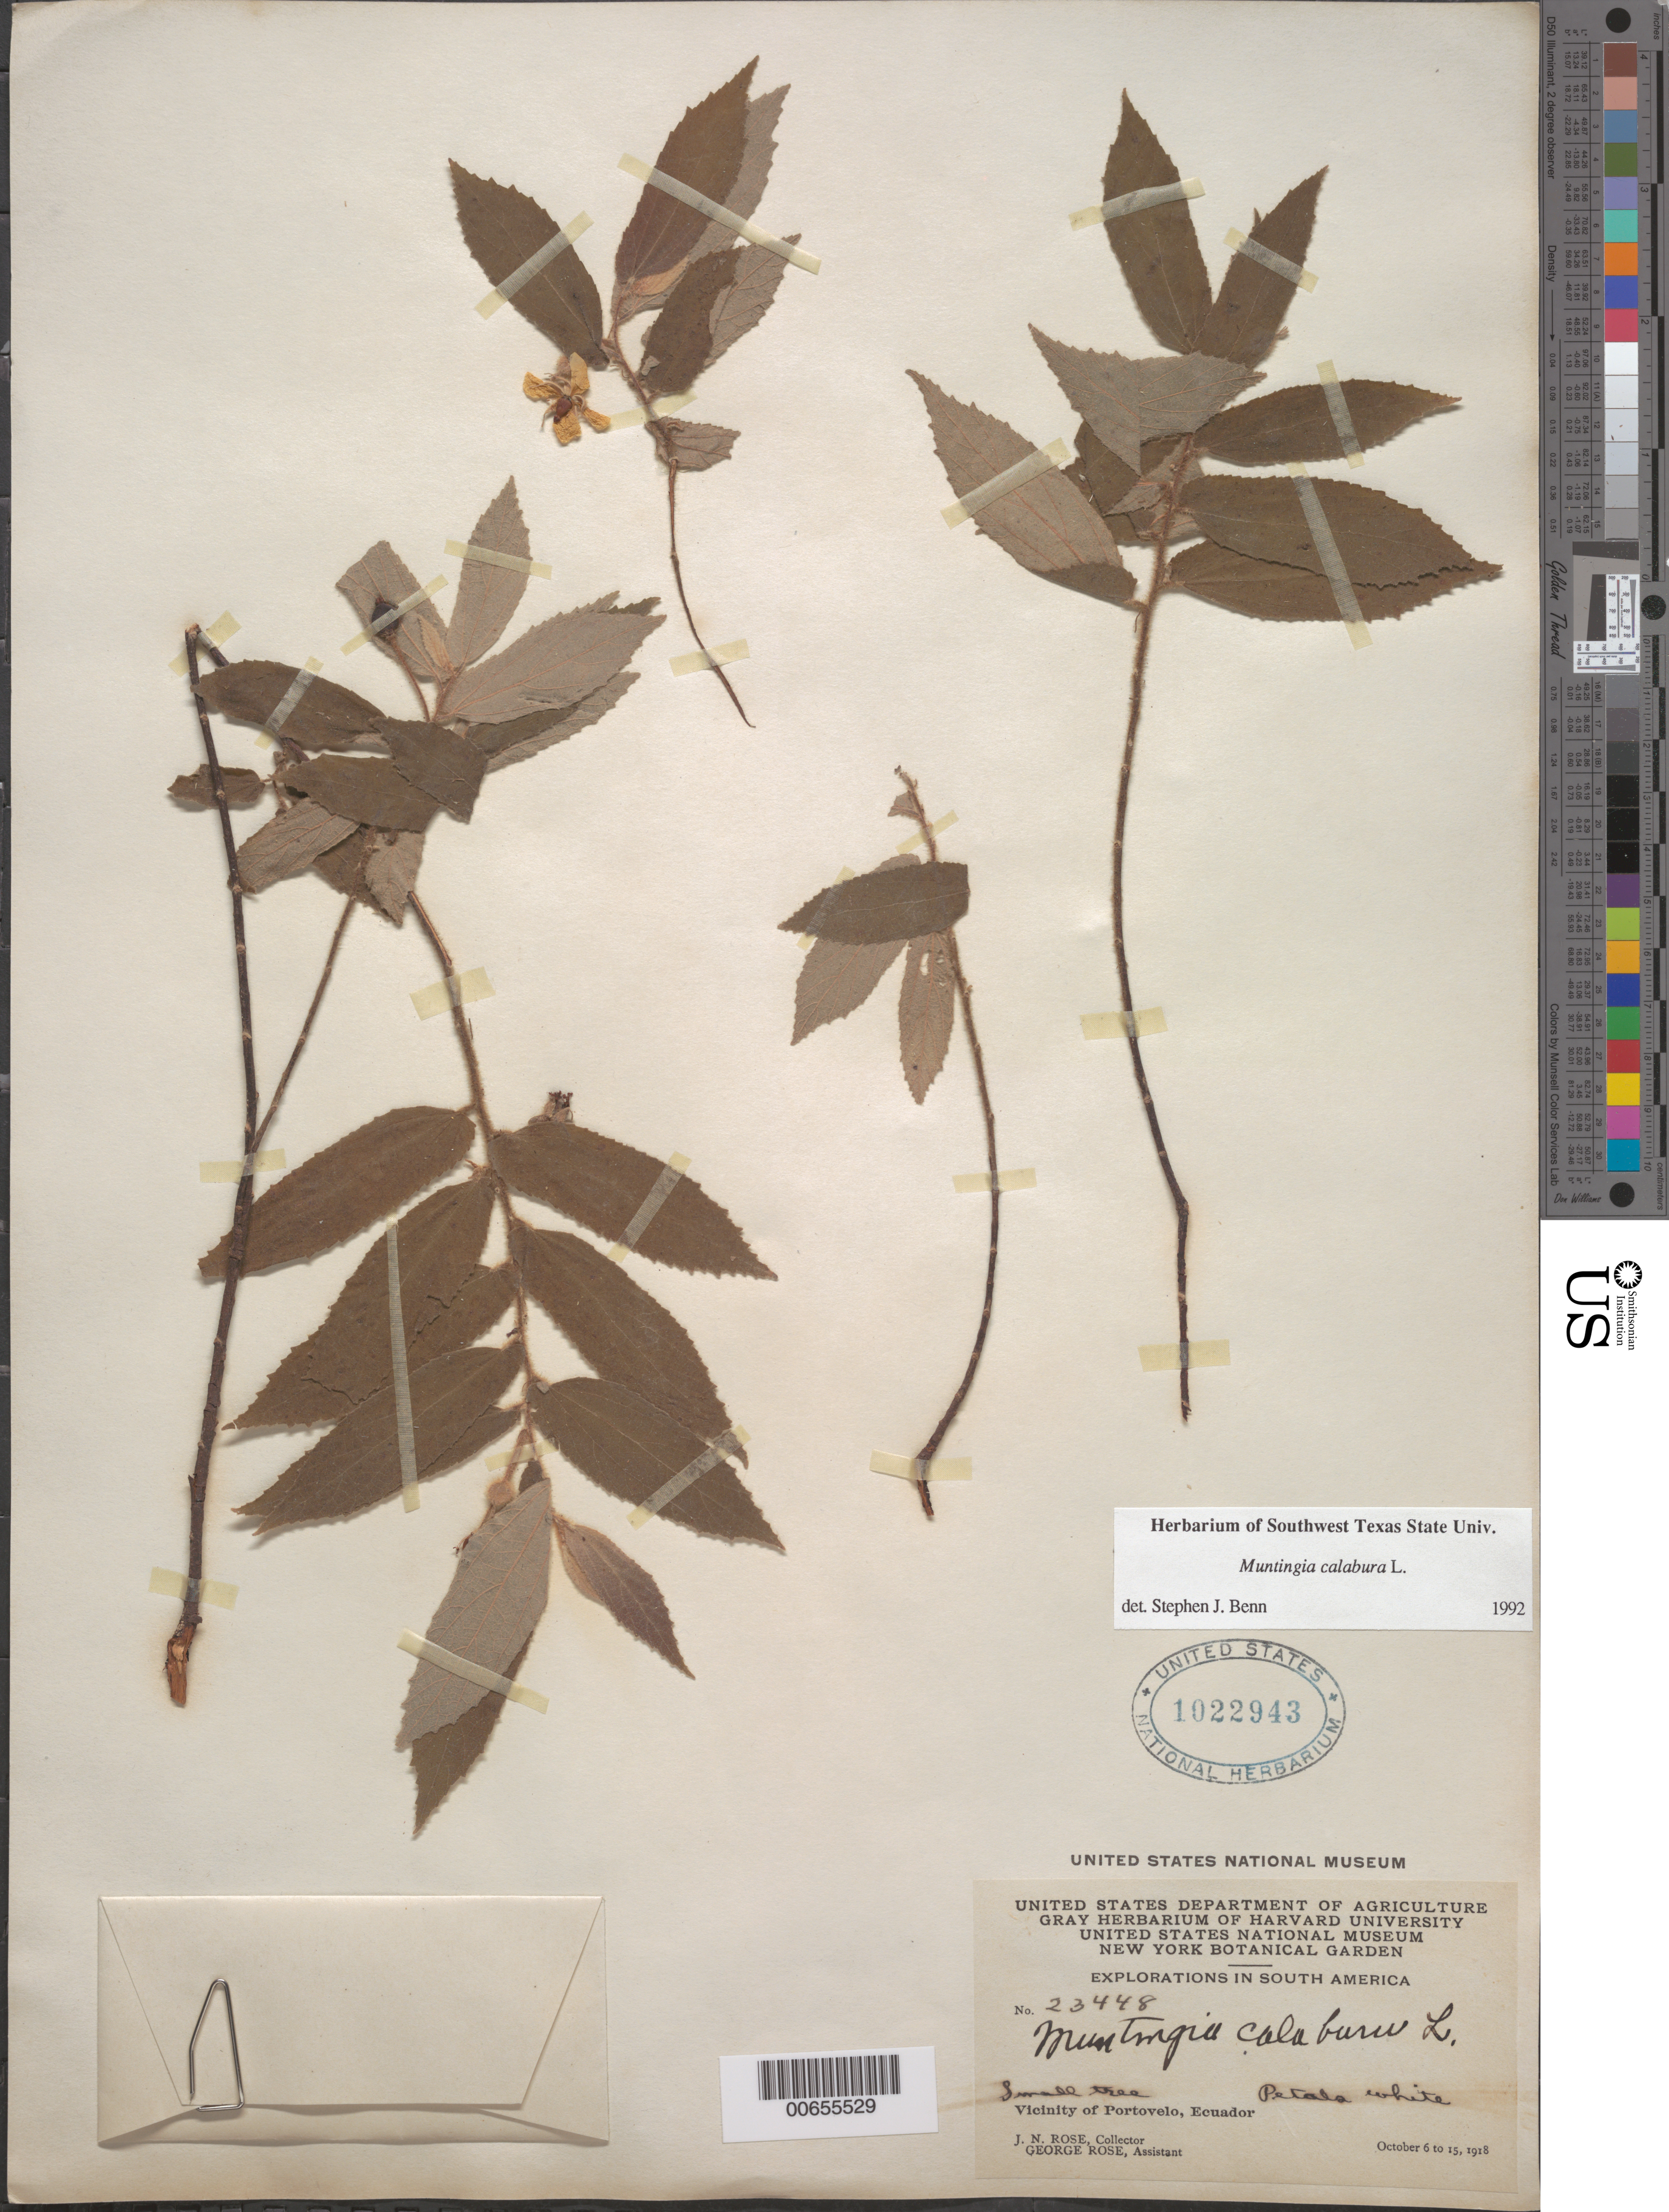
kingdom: Plantae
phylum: Tracheophyta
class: Magnoliopsida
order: Malvales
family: Muntingiaceae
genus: Muntingia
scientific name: Muntingia calabura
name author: L.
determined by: Benn, S. J.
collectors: J. N. Rose & G. Rose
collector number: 23448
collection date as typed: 06 Oct 1918 to 15 Oct 1918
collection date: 1918-10-06/1918-10-15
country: Ecuador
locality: Vicinity of Portovelo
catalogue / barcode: US 1022943